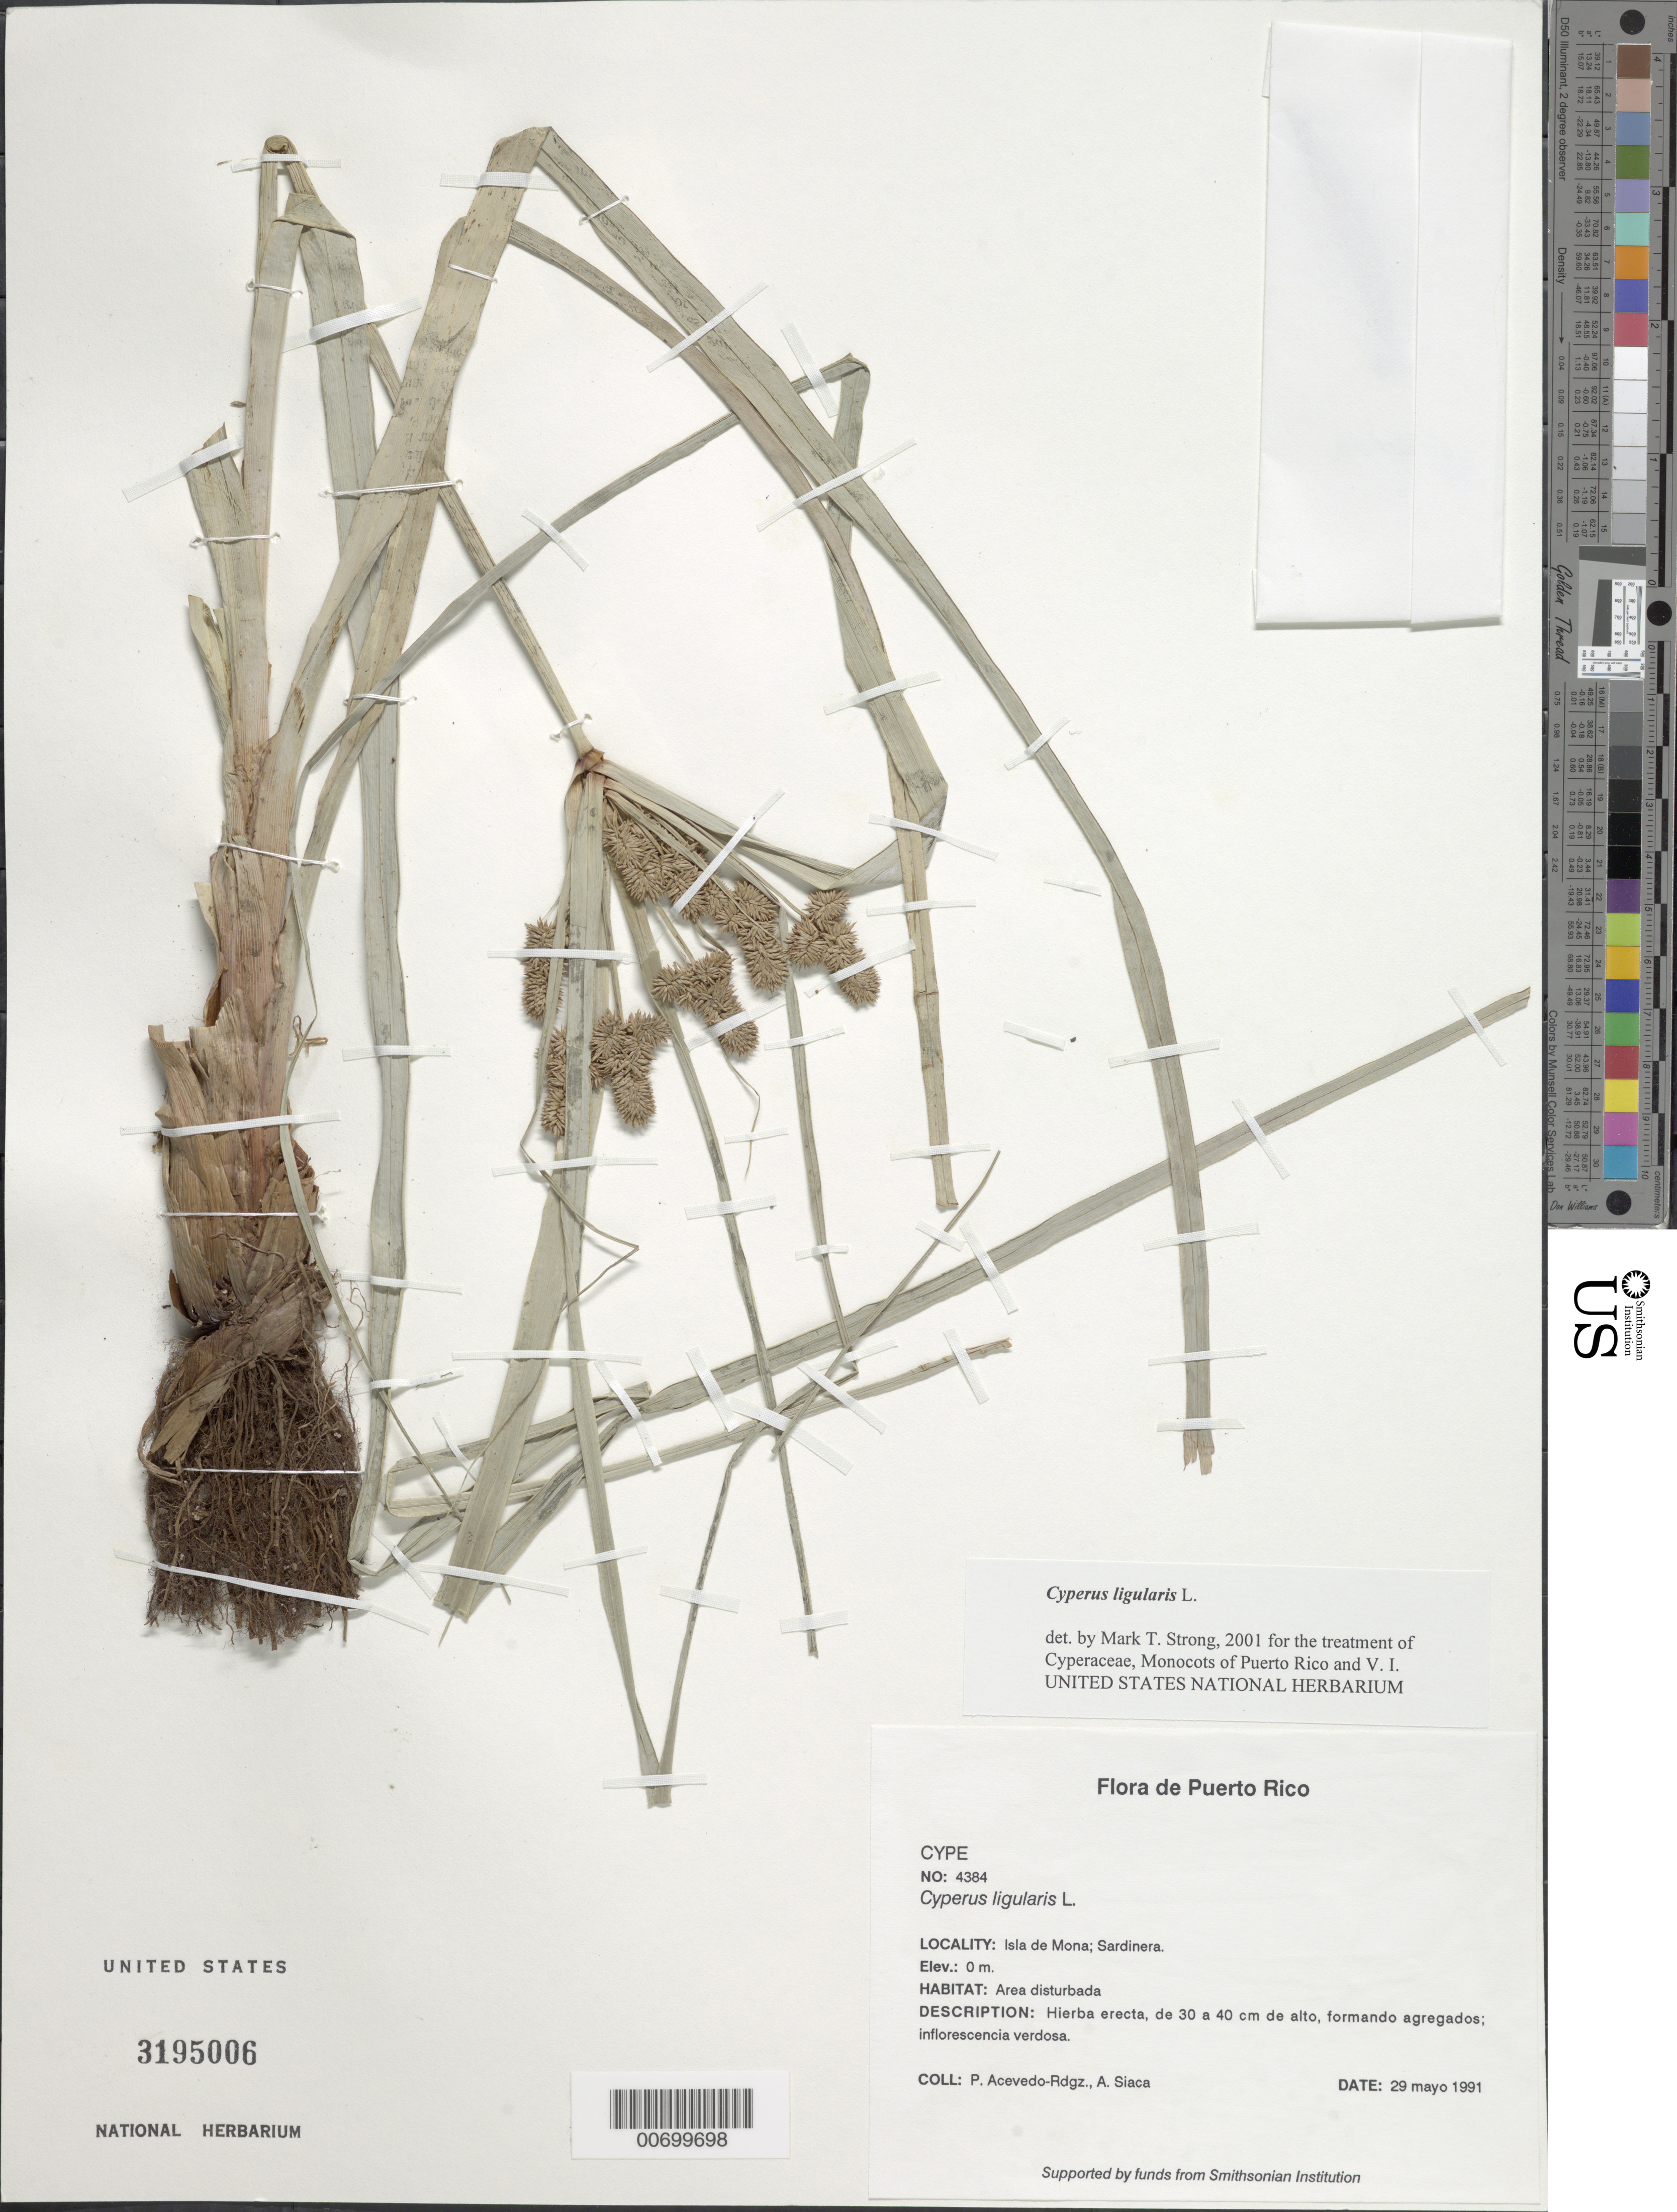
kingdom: Plantae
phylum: Tracheophyta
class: Liliopsida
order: Poales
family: Cyperaceae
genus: Cyperus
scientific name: Cyperus ligularis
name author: L.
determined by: Strong, M. T., (US), Smithsonian Institution - National Museum of Natural History (UNITED STATES)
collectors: P. Acevedo-Rodr. & A. Siaca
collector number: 4384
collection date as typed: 29 May 1991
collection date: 1991-05-29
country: Puerto Rico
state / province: Mayaguëz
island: Mona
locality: Isla de Mona; Sardinera.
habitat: Area disturbada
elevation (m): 0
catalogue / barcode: US 3195006